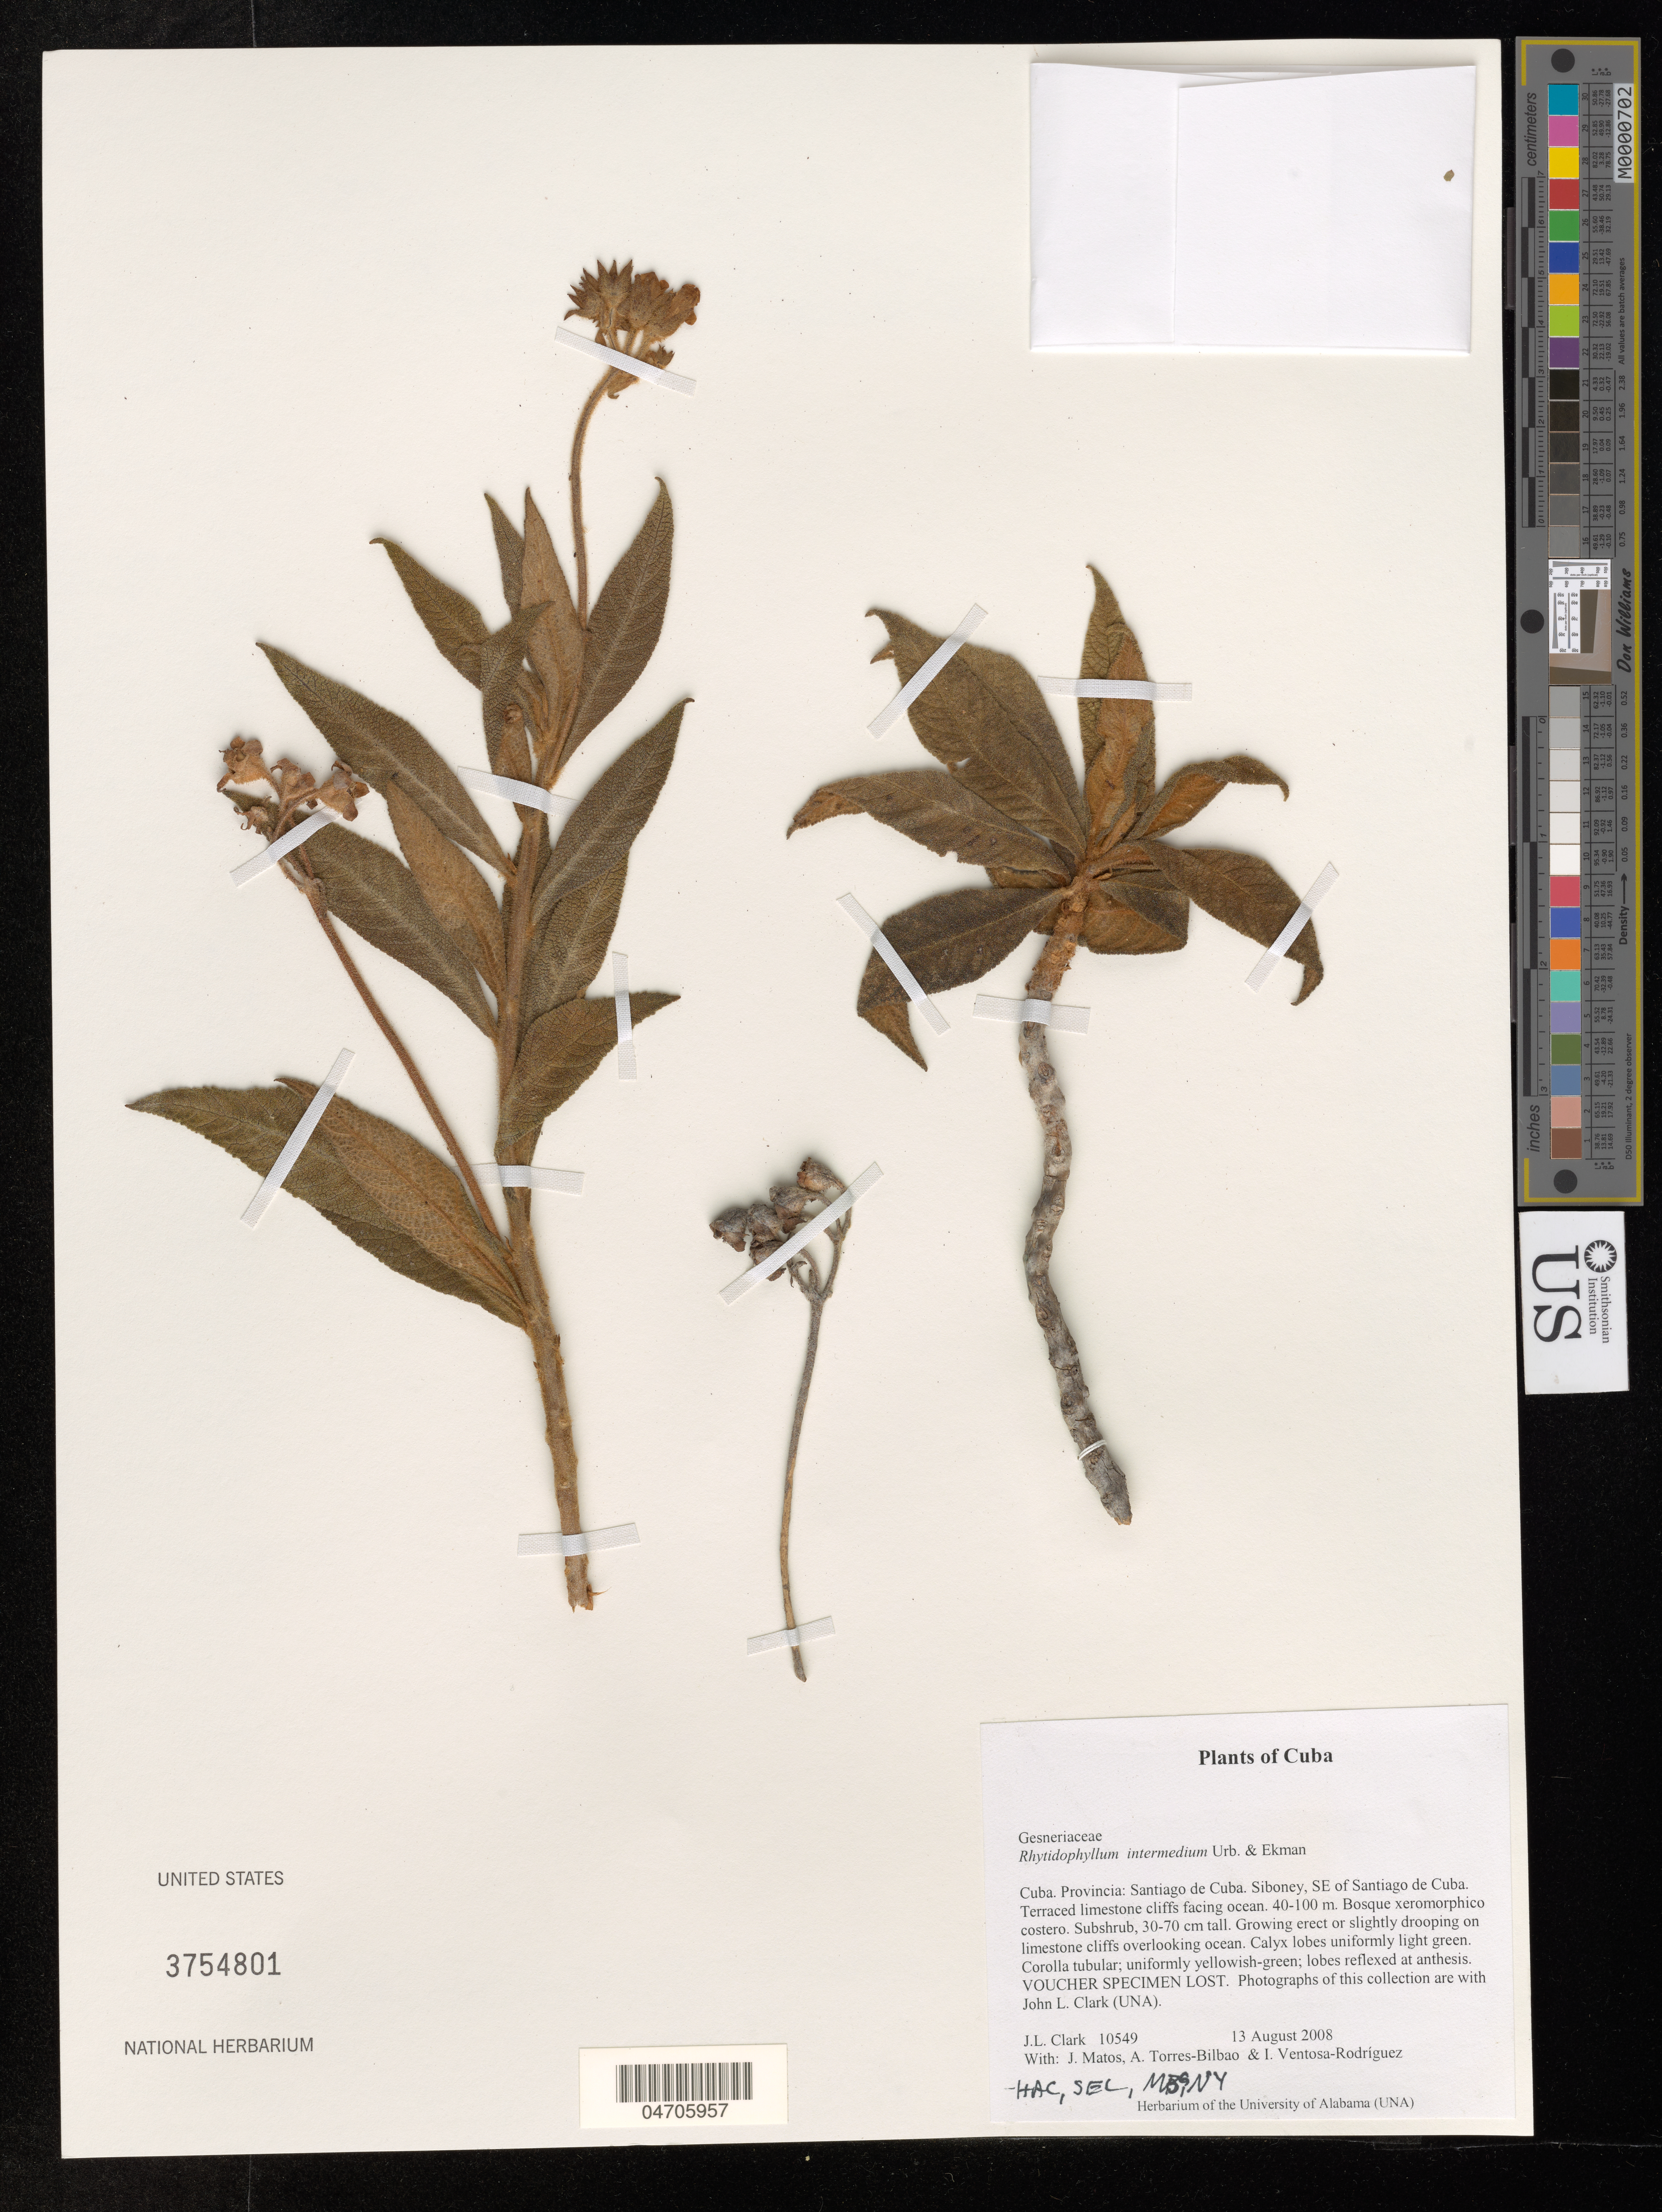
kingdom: Plantae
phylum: Tracheophyta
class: Magnoliopsida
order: Lamiales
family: Gesneriaceae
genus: Rhytidophyllum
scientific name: Rhytidophyllum intermedium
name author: Urb. & Ekman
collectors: J. L. Clark, J. Matos, A. Torres-Bilbao & I. Ventosa-Rodríquez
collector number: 10549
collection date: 2008-08-13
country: Cuba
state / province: Santiago de Cuba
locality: Siboney, SE of Santiago de Cuba.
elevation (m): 40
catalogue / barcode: US 3754801